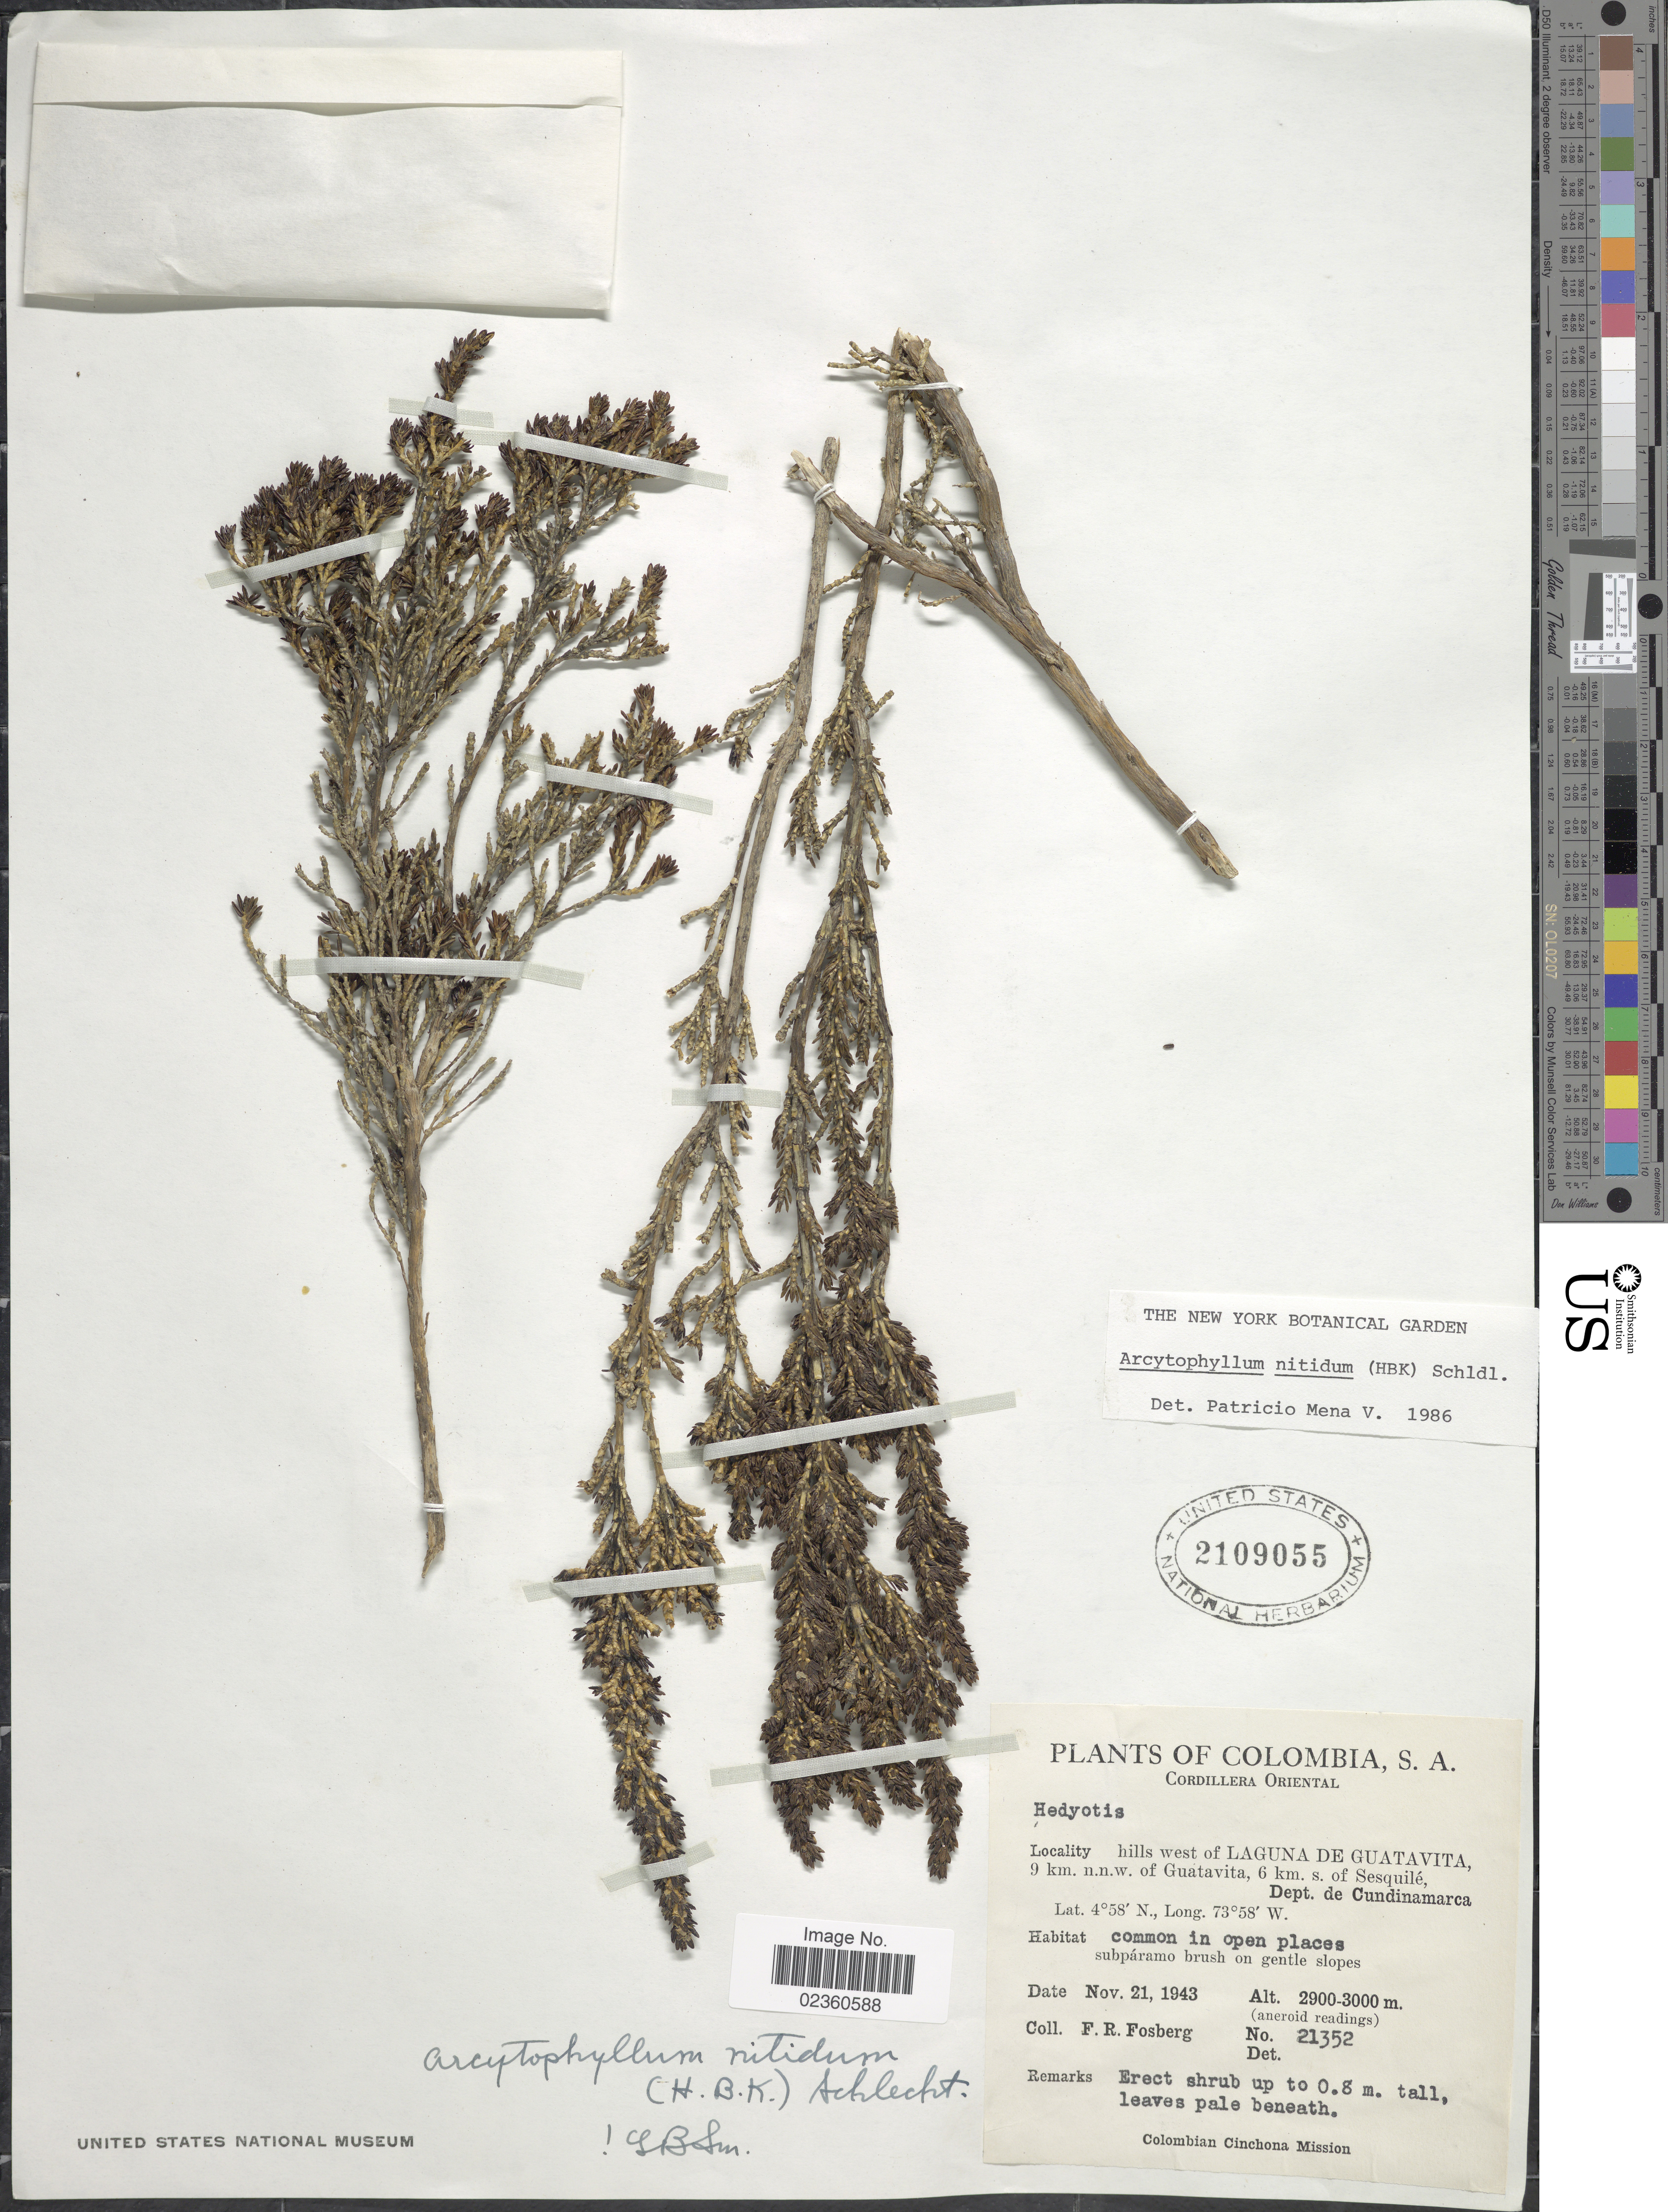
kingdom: Plantae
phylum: Tracheophyta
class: Magnoliopsida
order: Gentianales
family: Rubiaceae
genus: Arcytophyllum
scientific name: Arcytophyllum nitidum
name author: (Kunth) Schltdl.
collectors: F. R. Fosberg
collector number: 21352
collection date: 1943-11-21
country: Colombia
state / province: Cundinamarca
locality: Cordillera Oriental, hills west of Laguna De Guatavita, 9 km n.n.w. of Guatavita, 6 km s. of Sesquilé, Dept. de Cundinamarca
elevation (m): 2900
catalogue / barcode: US 2109055